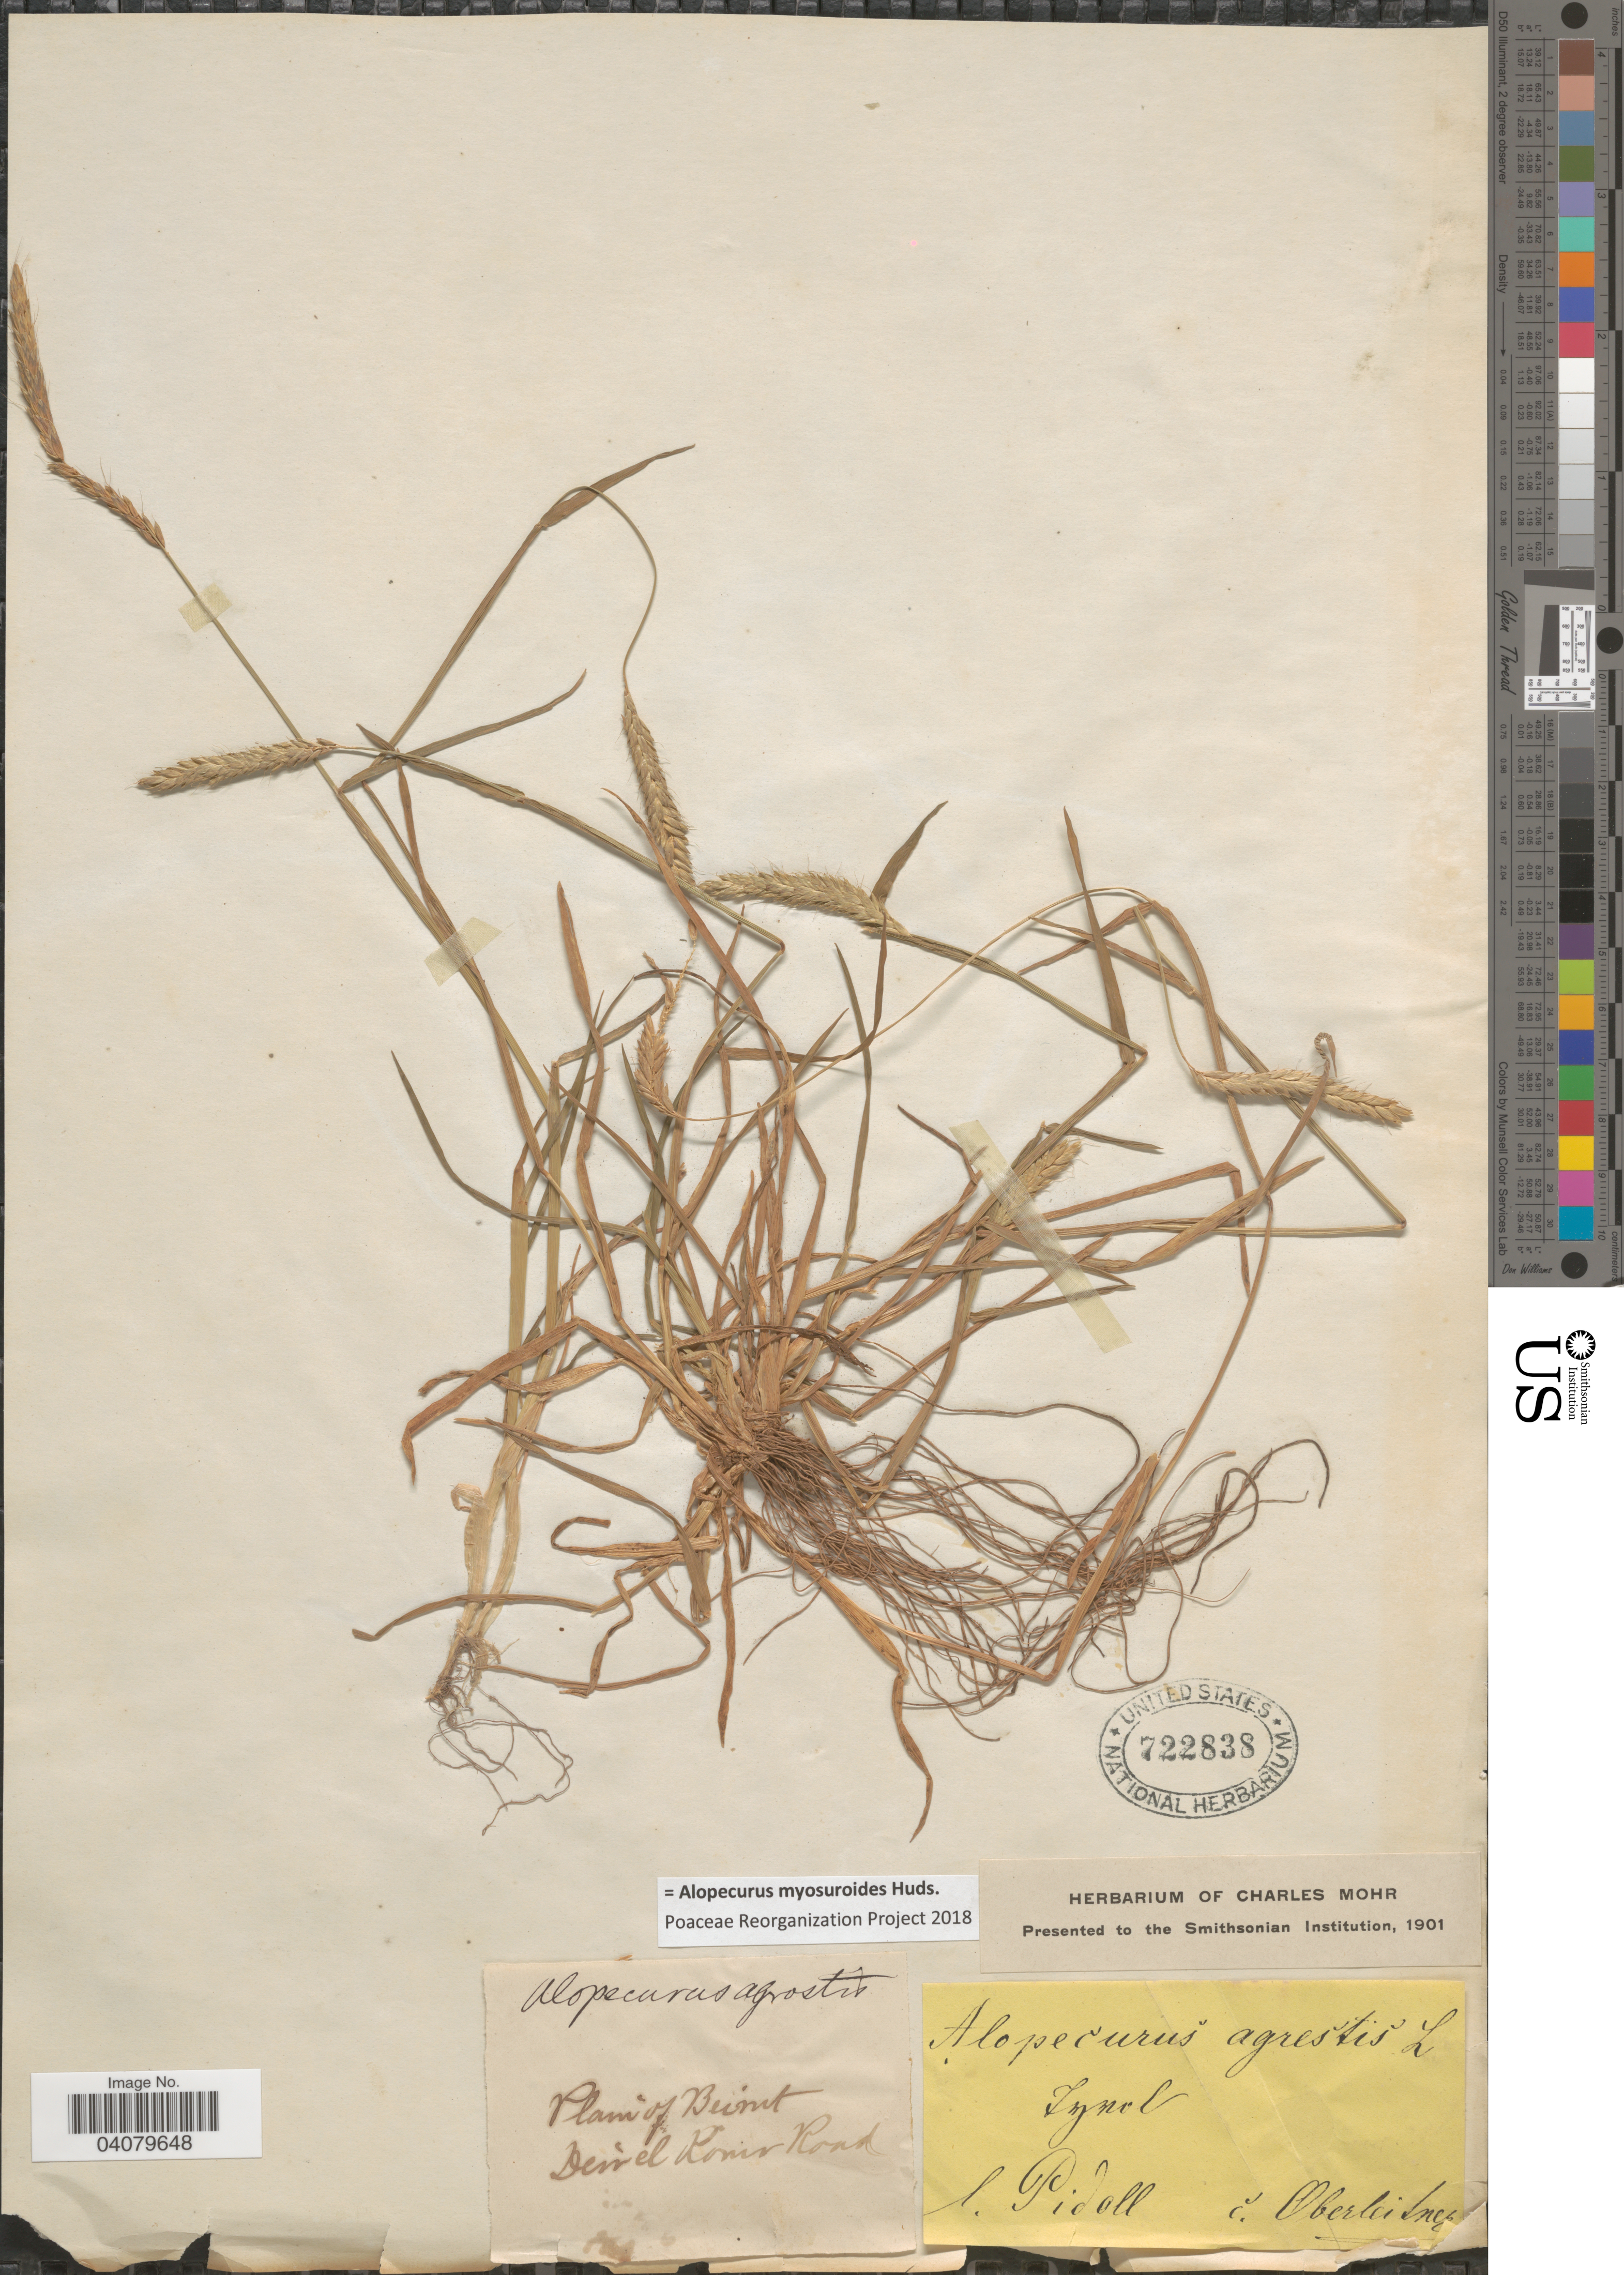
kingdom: Plantae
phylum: Tracheophyta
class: Liliopsida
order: Poales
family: Poaceae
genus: Alopecurus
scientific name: Alopecurus myosuroides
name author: Huds.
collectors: Oberleitner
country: Lebanon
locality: Plain of Beirut. Deir el Komr Road.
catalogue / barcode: US 722838